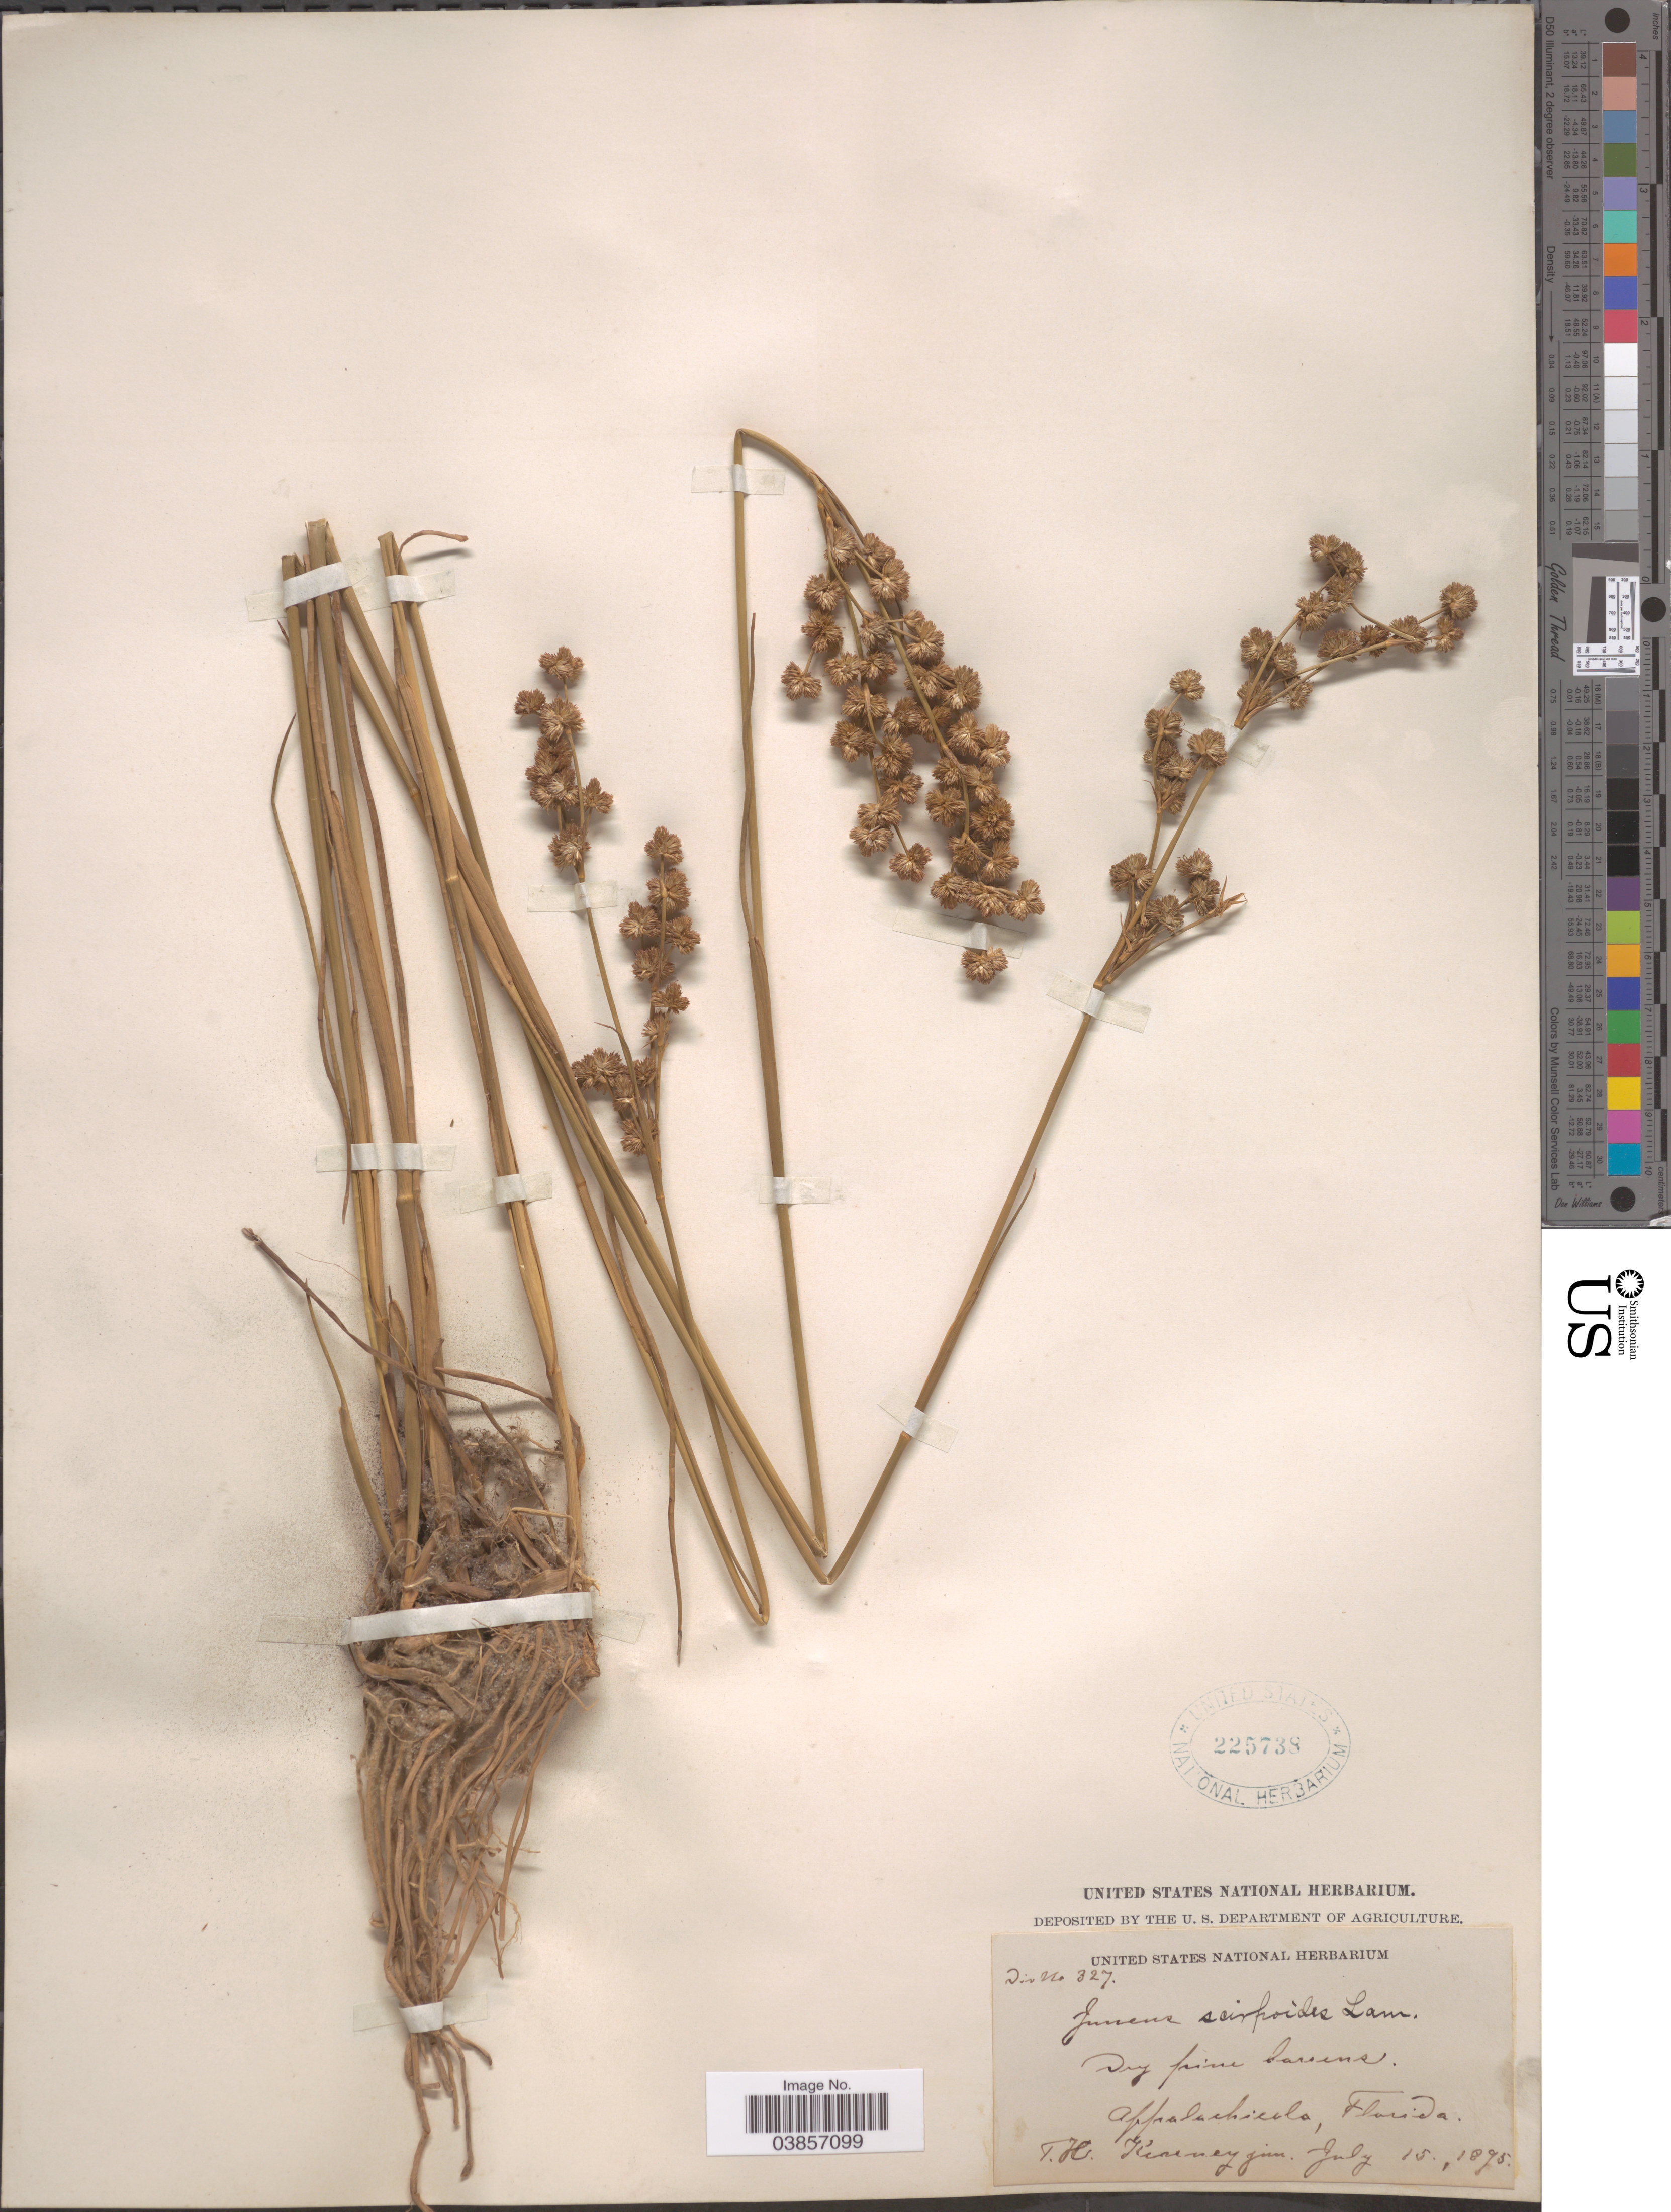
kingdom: Plantae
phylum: Tracheophyta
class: Liliopsida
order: Poales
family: Juncaceae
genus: Juncus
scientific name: Juncus scirpoides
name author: Lam.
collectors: T. H. Kearney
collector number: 327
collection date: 1895-07-15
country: United States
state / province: Florida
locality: Appalachicola.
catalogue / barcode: US 225738